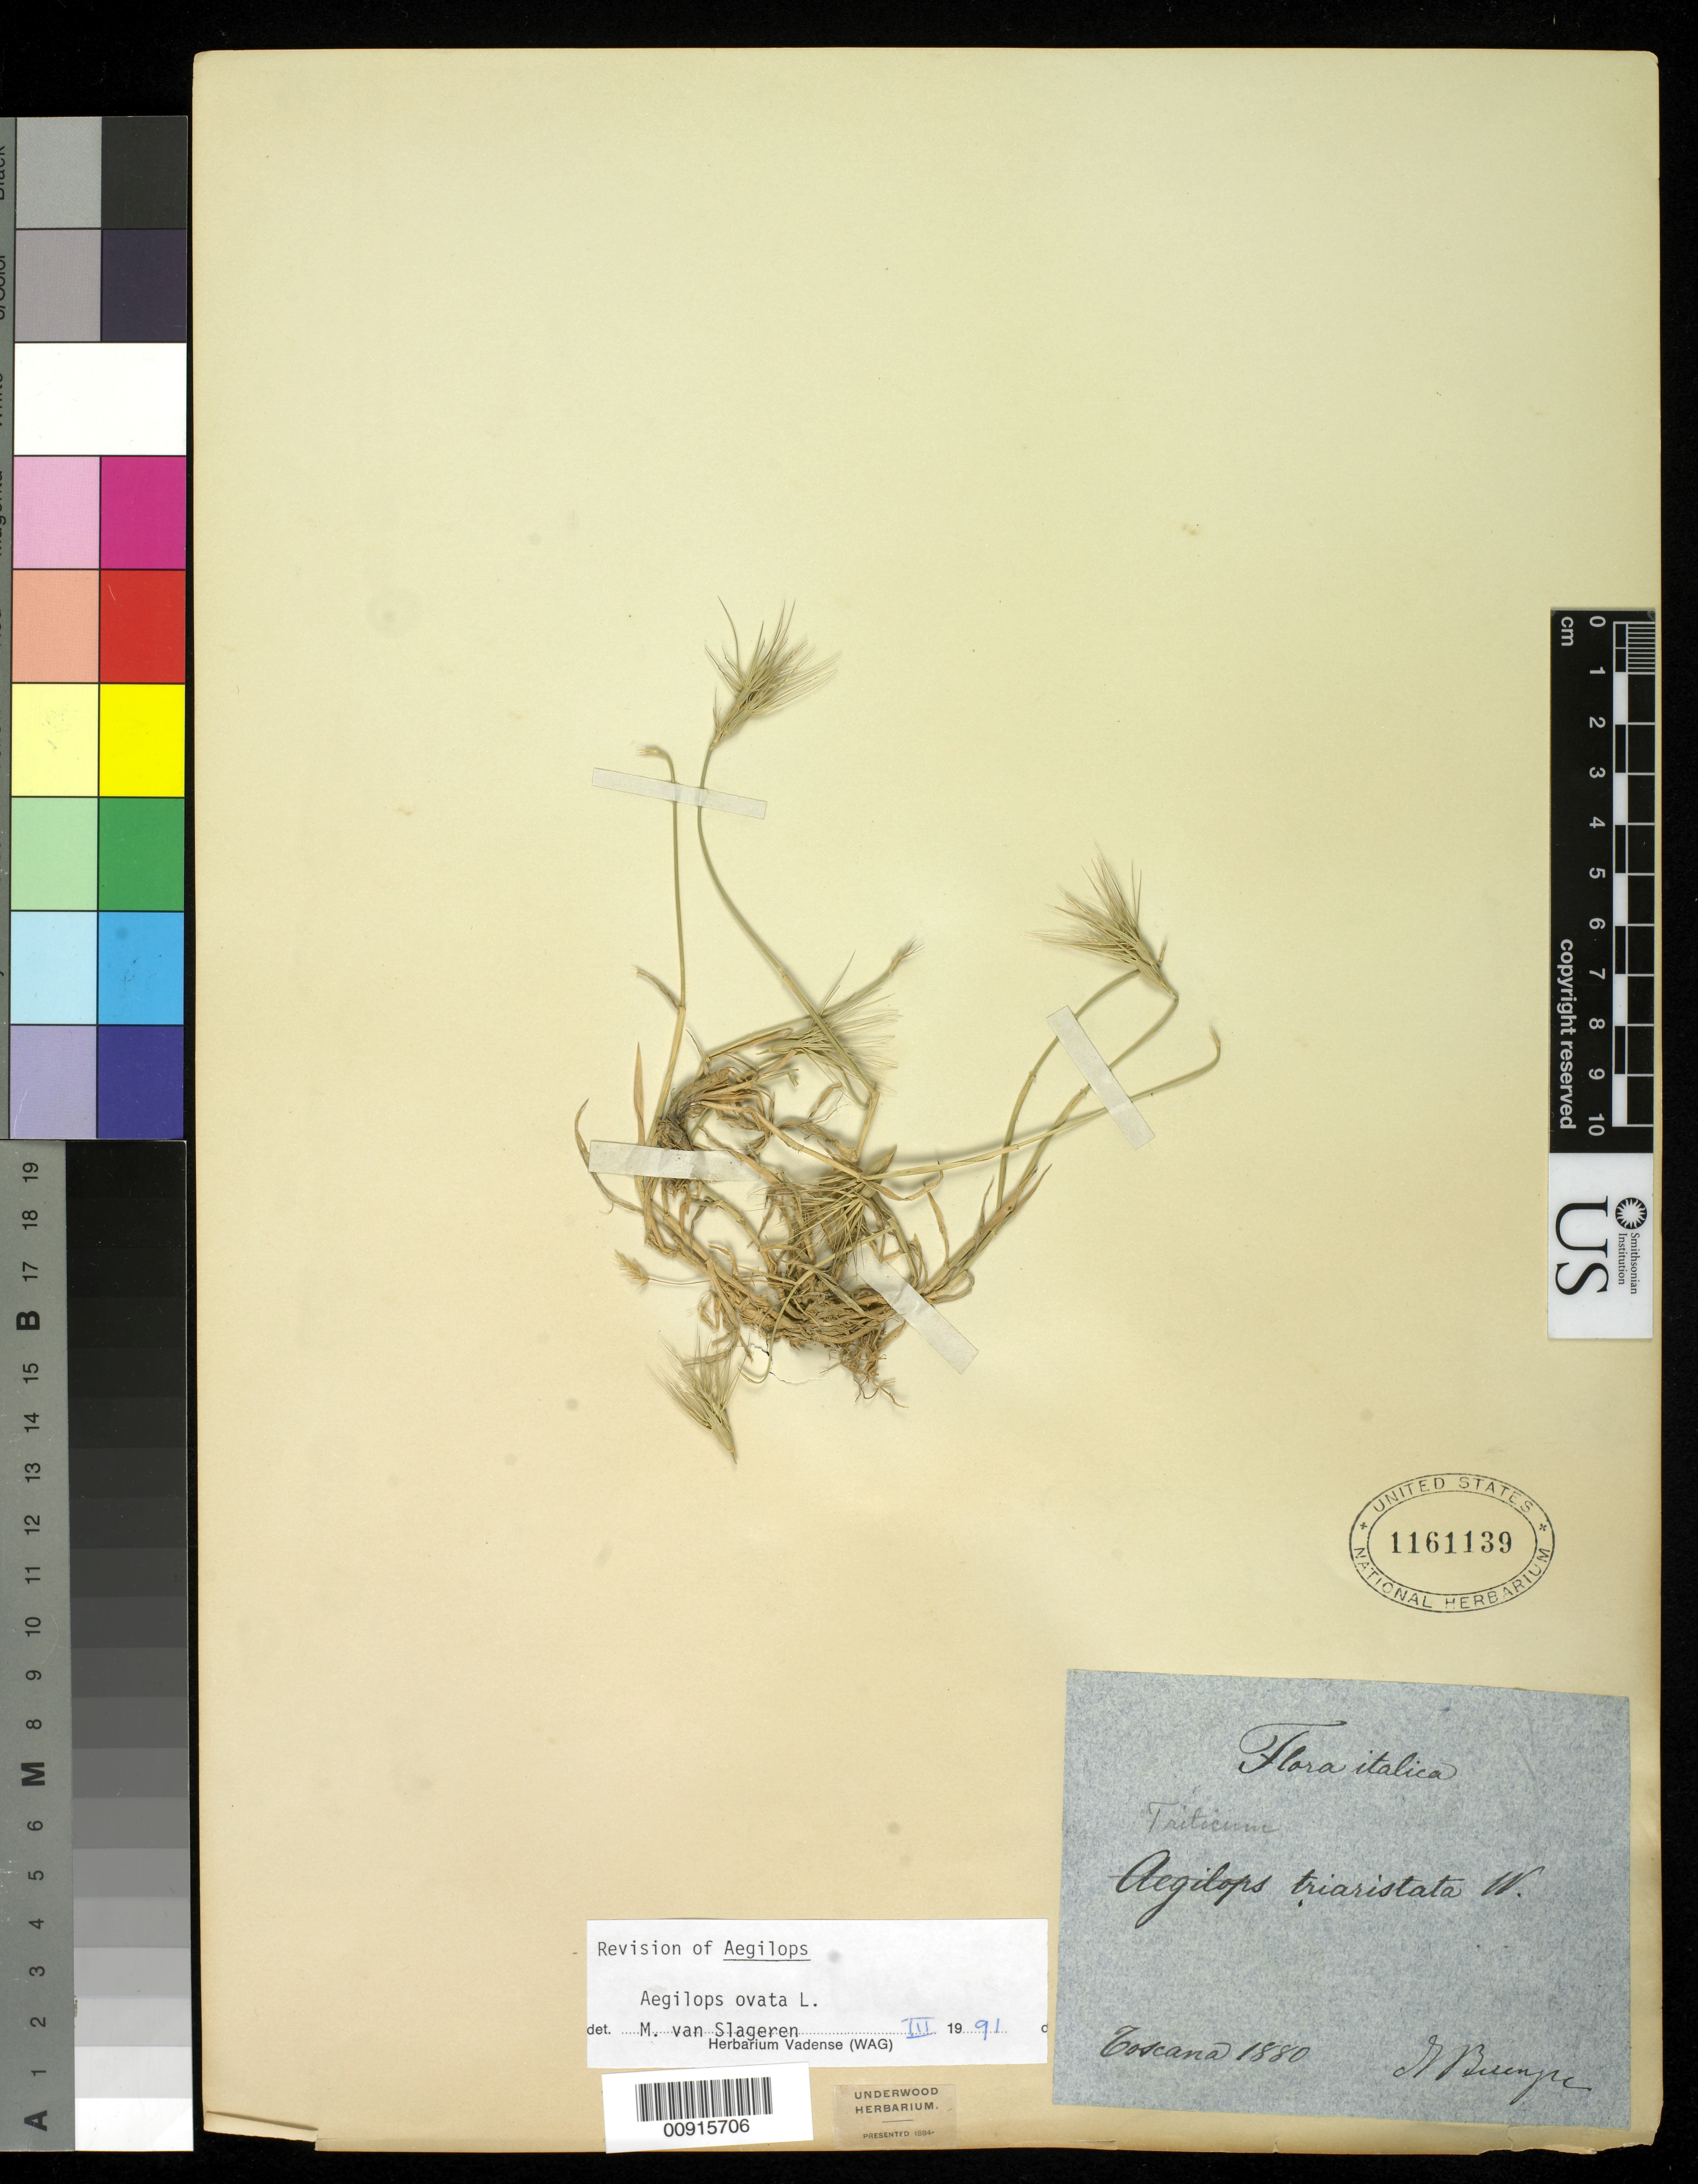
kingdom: Plantae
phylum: Tracheophyta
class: Liliopsida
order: Poales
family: Poaceae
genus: Aegilops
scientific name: Aegilops neglecta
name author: Req. ex Bertol.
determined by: Poaceae Reorganization Project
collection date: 1880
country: Italy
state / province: Tuscany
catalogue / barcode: US 1161139